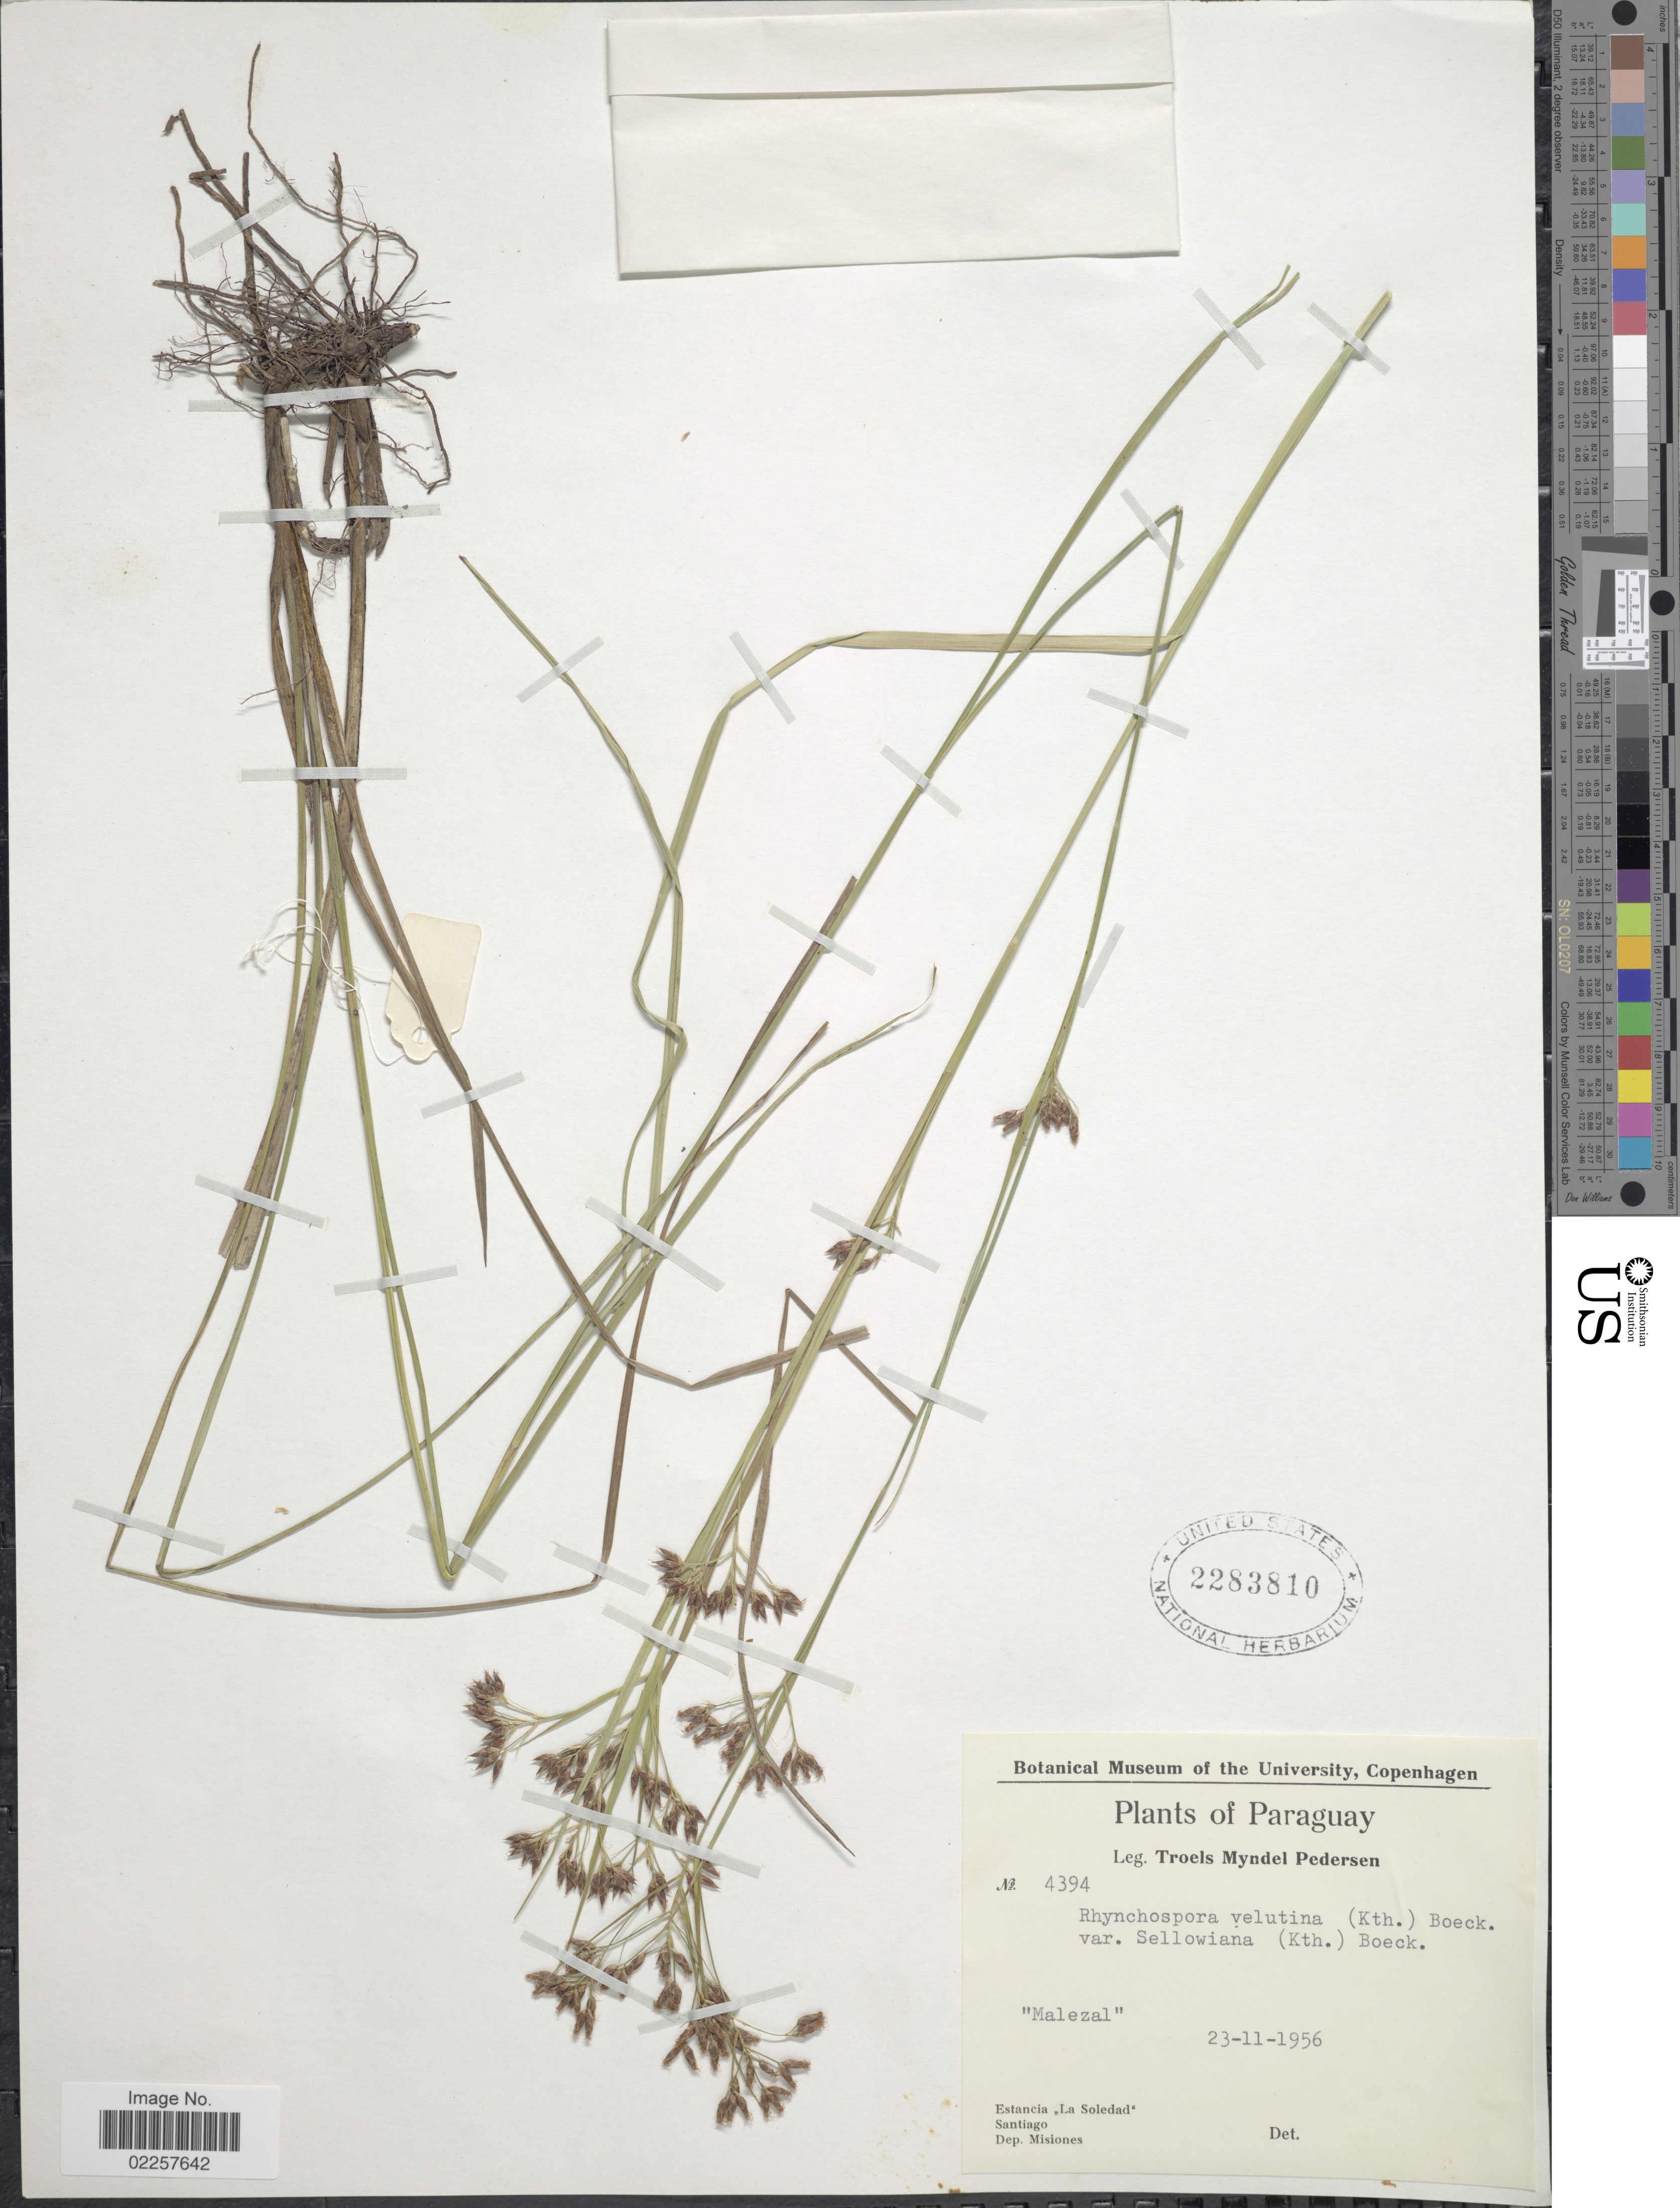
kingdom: Plantae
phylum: Tracheophyta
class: Liliopsida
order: Poales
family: Cyperaceae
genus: Rhynchospora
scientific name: Rhynchospora velutina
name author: (Kunth) Boeckeler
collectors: T. Pederson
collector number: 4394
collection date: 1956-11-23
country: Paraguay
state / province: Misiones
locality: Estancia "La Soledad" Santiago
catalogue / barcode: US 2283810